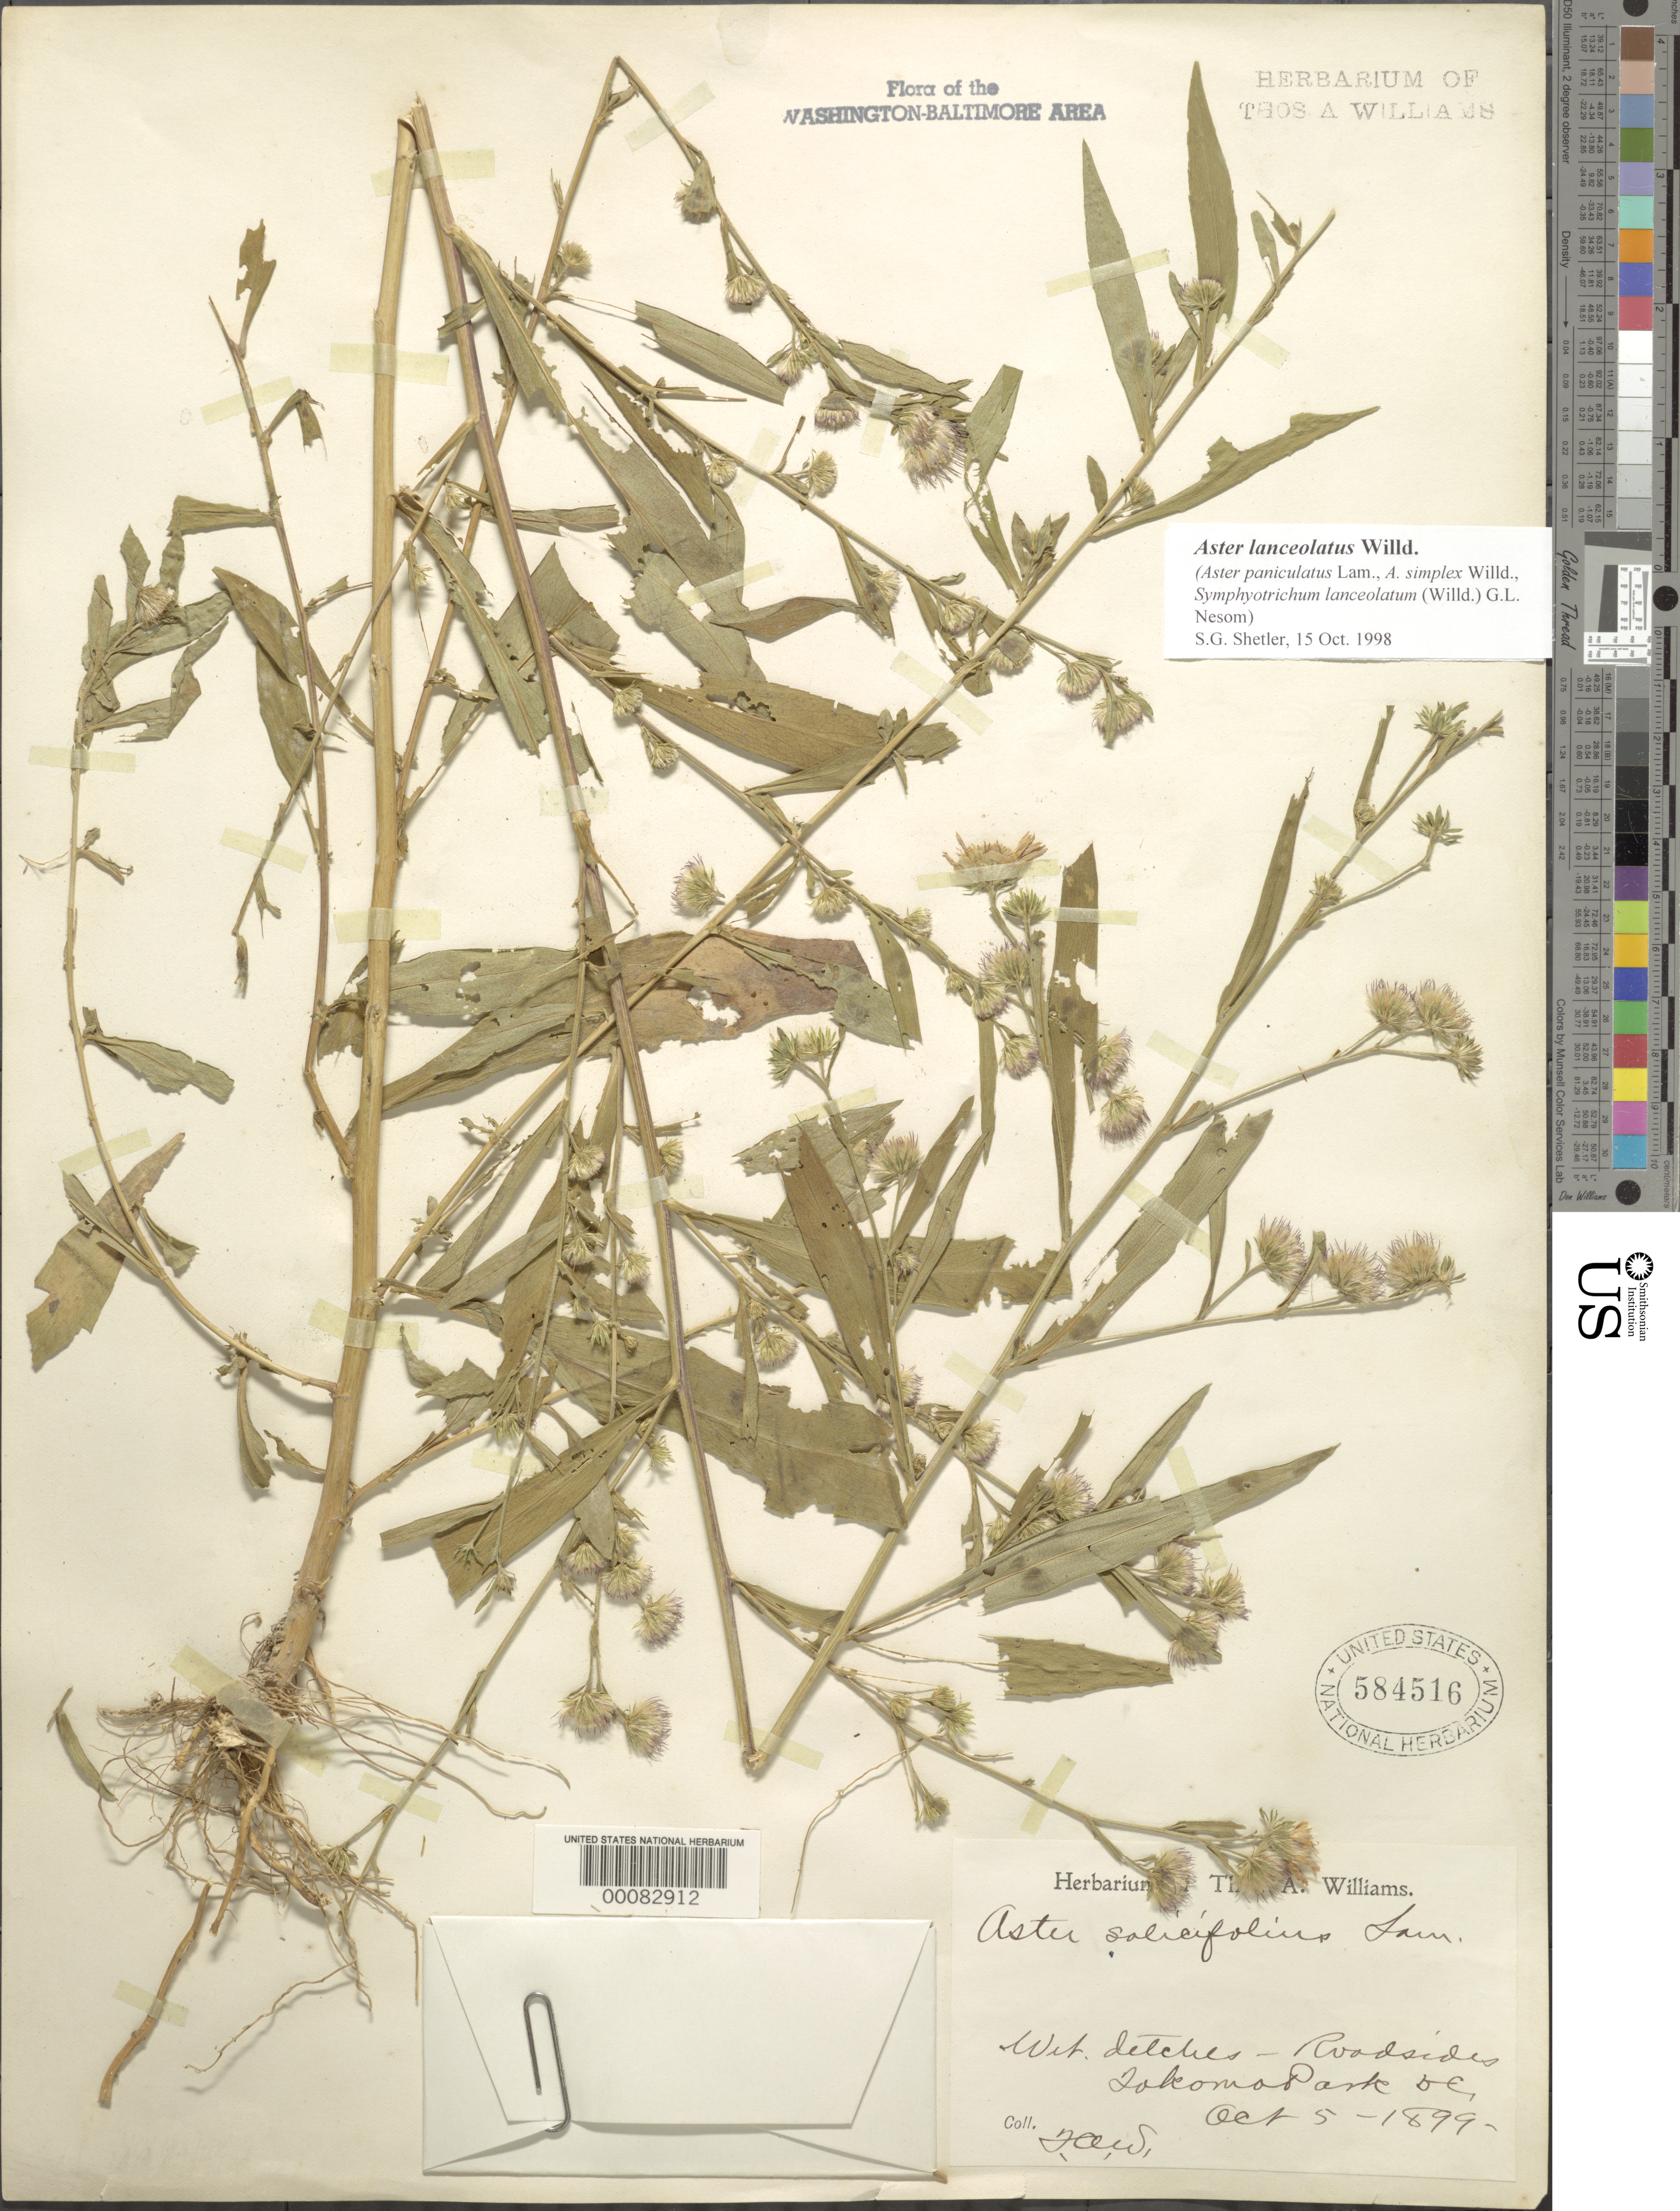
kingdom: Plantae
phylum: Tracheophyta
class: Magnoliopsida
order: Asterales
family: Asteraceae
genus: Symphyotrichum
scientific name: Symphyotrichum lanceolatum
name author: (Willd.) G.L. Nesom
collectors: T. A. Williams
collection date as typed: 05 Oct 1899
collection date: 1899-10-05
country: United States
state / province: District of Columbia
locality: Takoma Park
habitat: Roadside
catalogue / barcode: US 584516